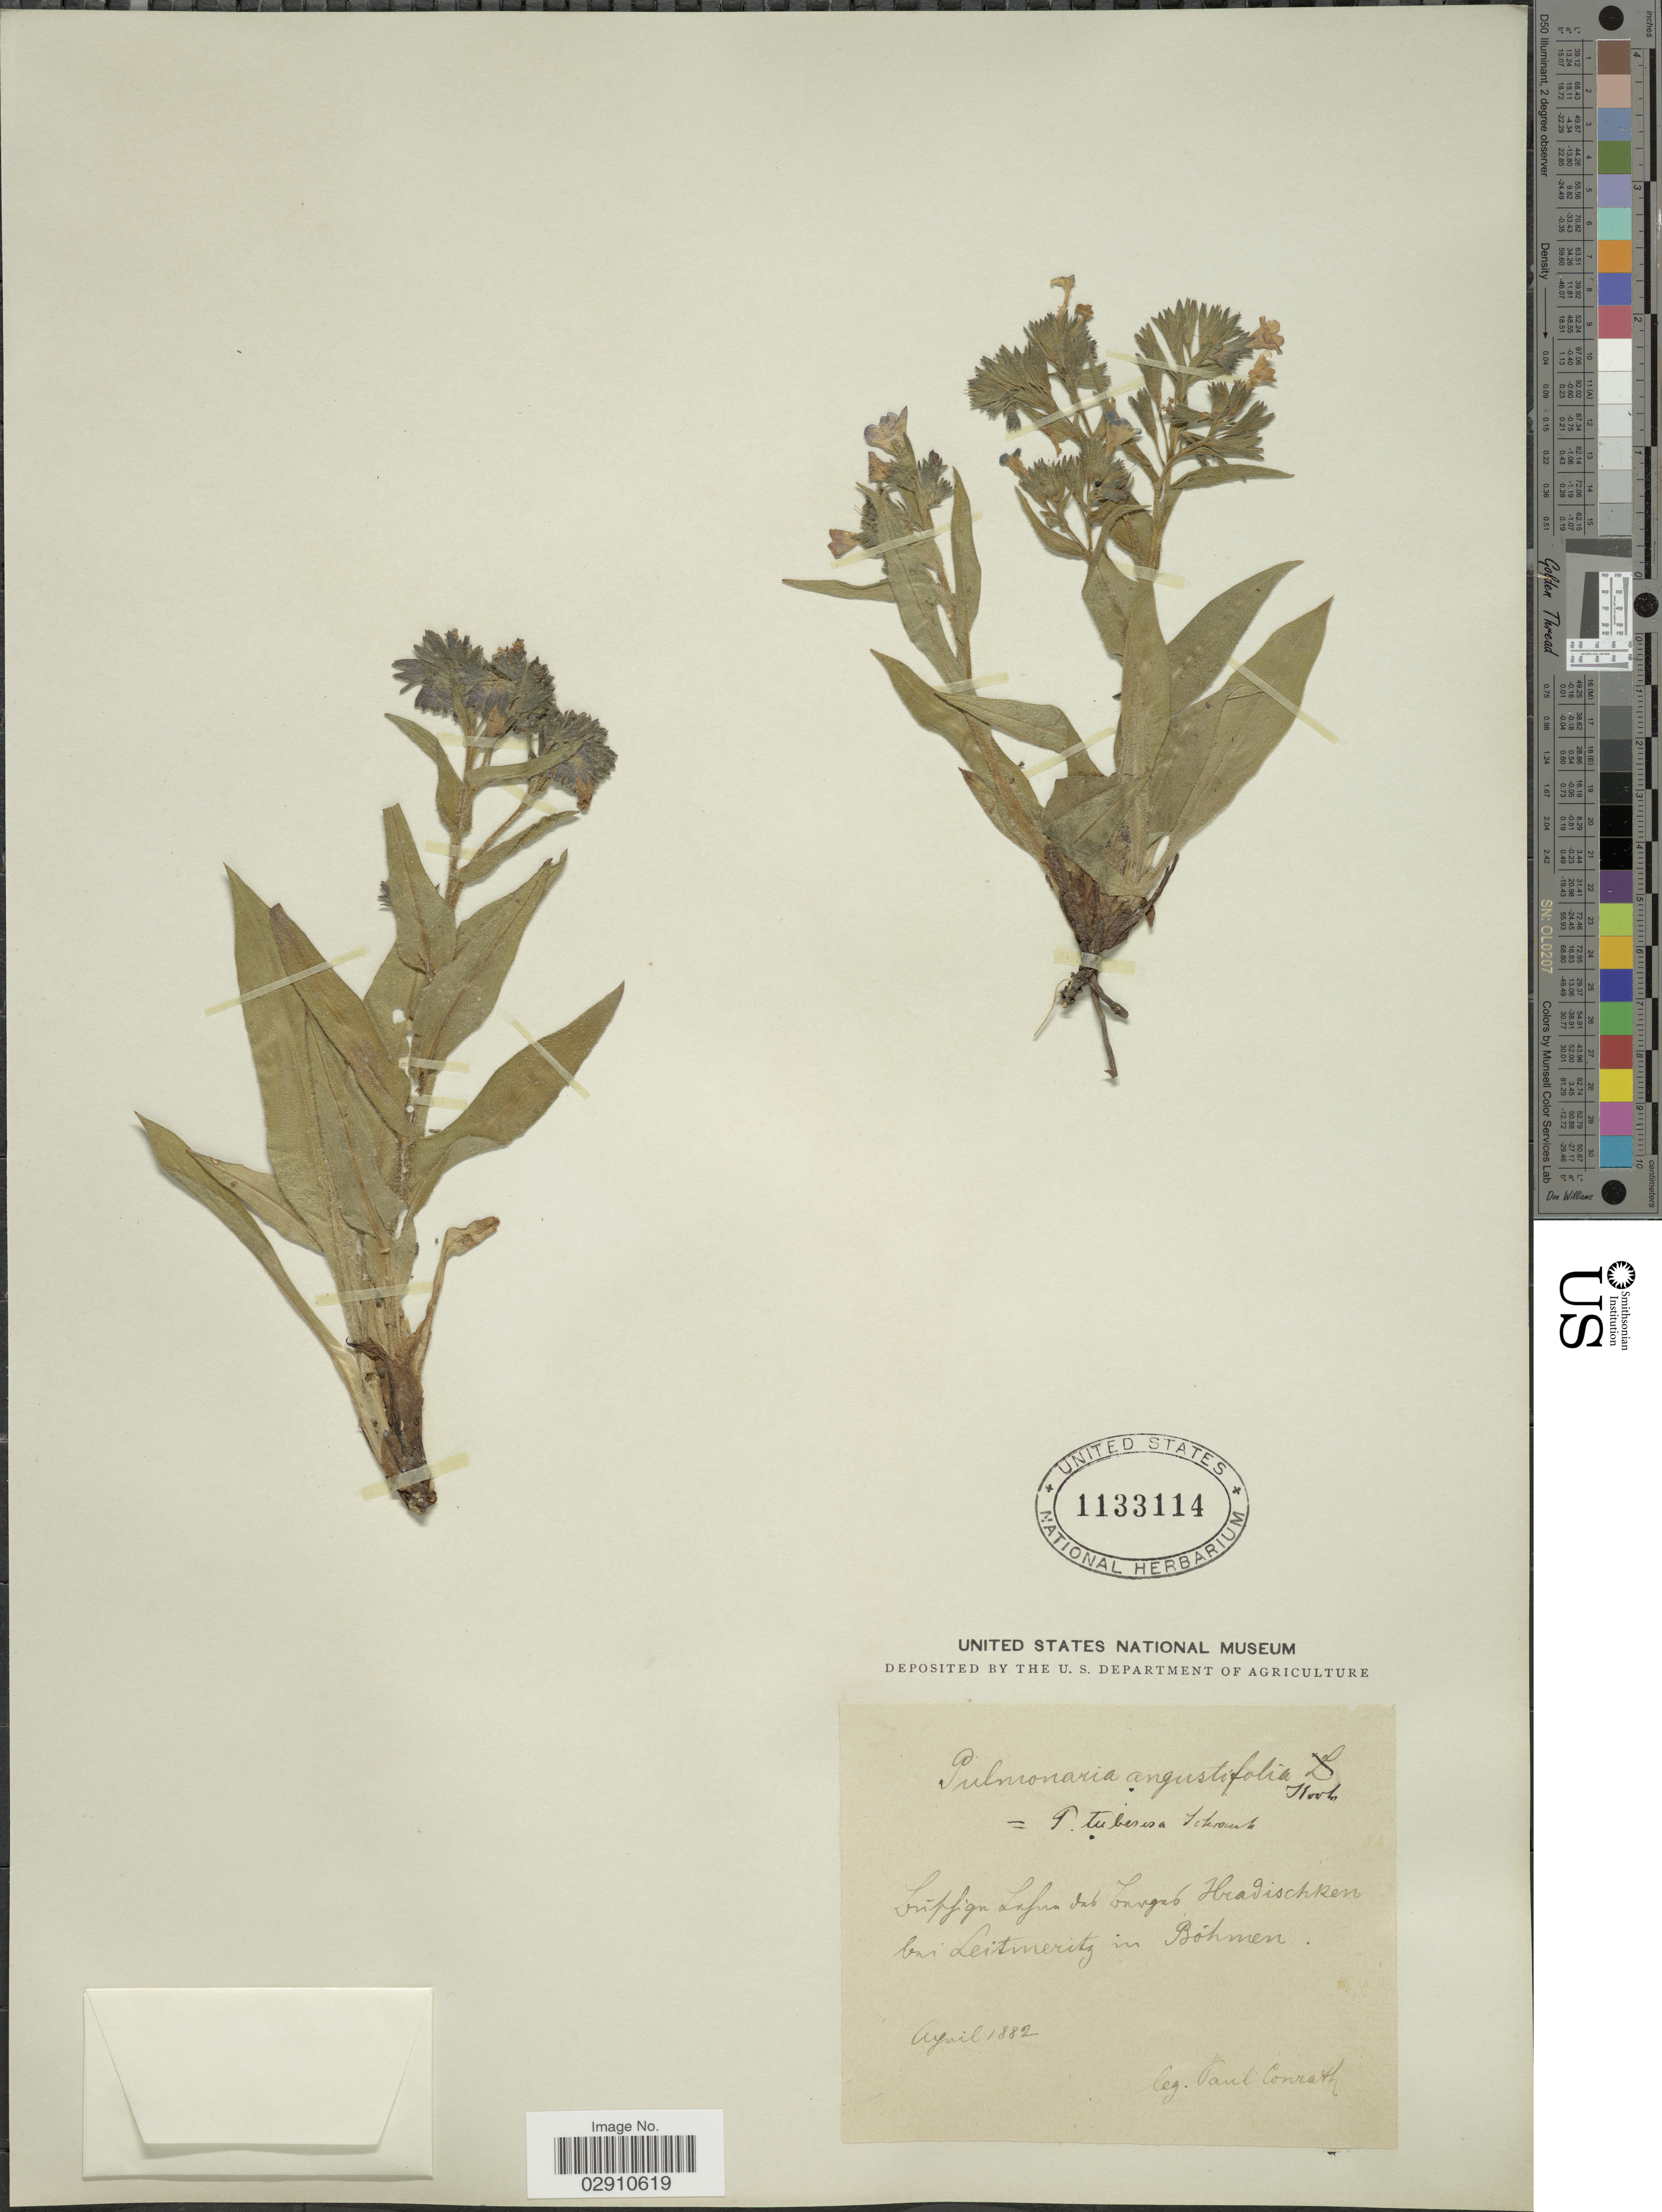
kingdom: Plantae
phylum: Tracheophyta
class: Magnoliopsida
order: Boraginales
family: Boraginaceae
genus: Pulmonaria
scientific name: Pulmonaria angustifolia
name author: L.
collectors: P. Conrath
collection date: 1882-04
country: Czechia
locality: [illegible text] Hradischken bei Leitmeritz in Bóhmen.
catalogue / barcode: US 1133114